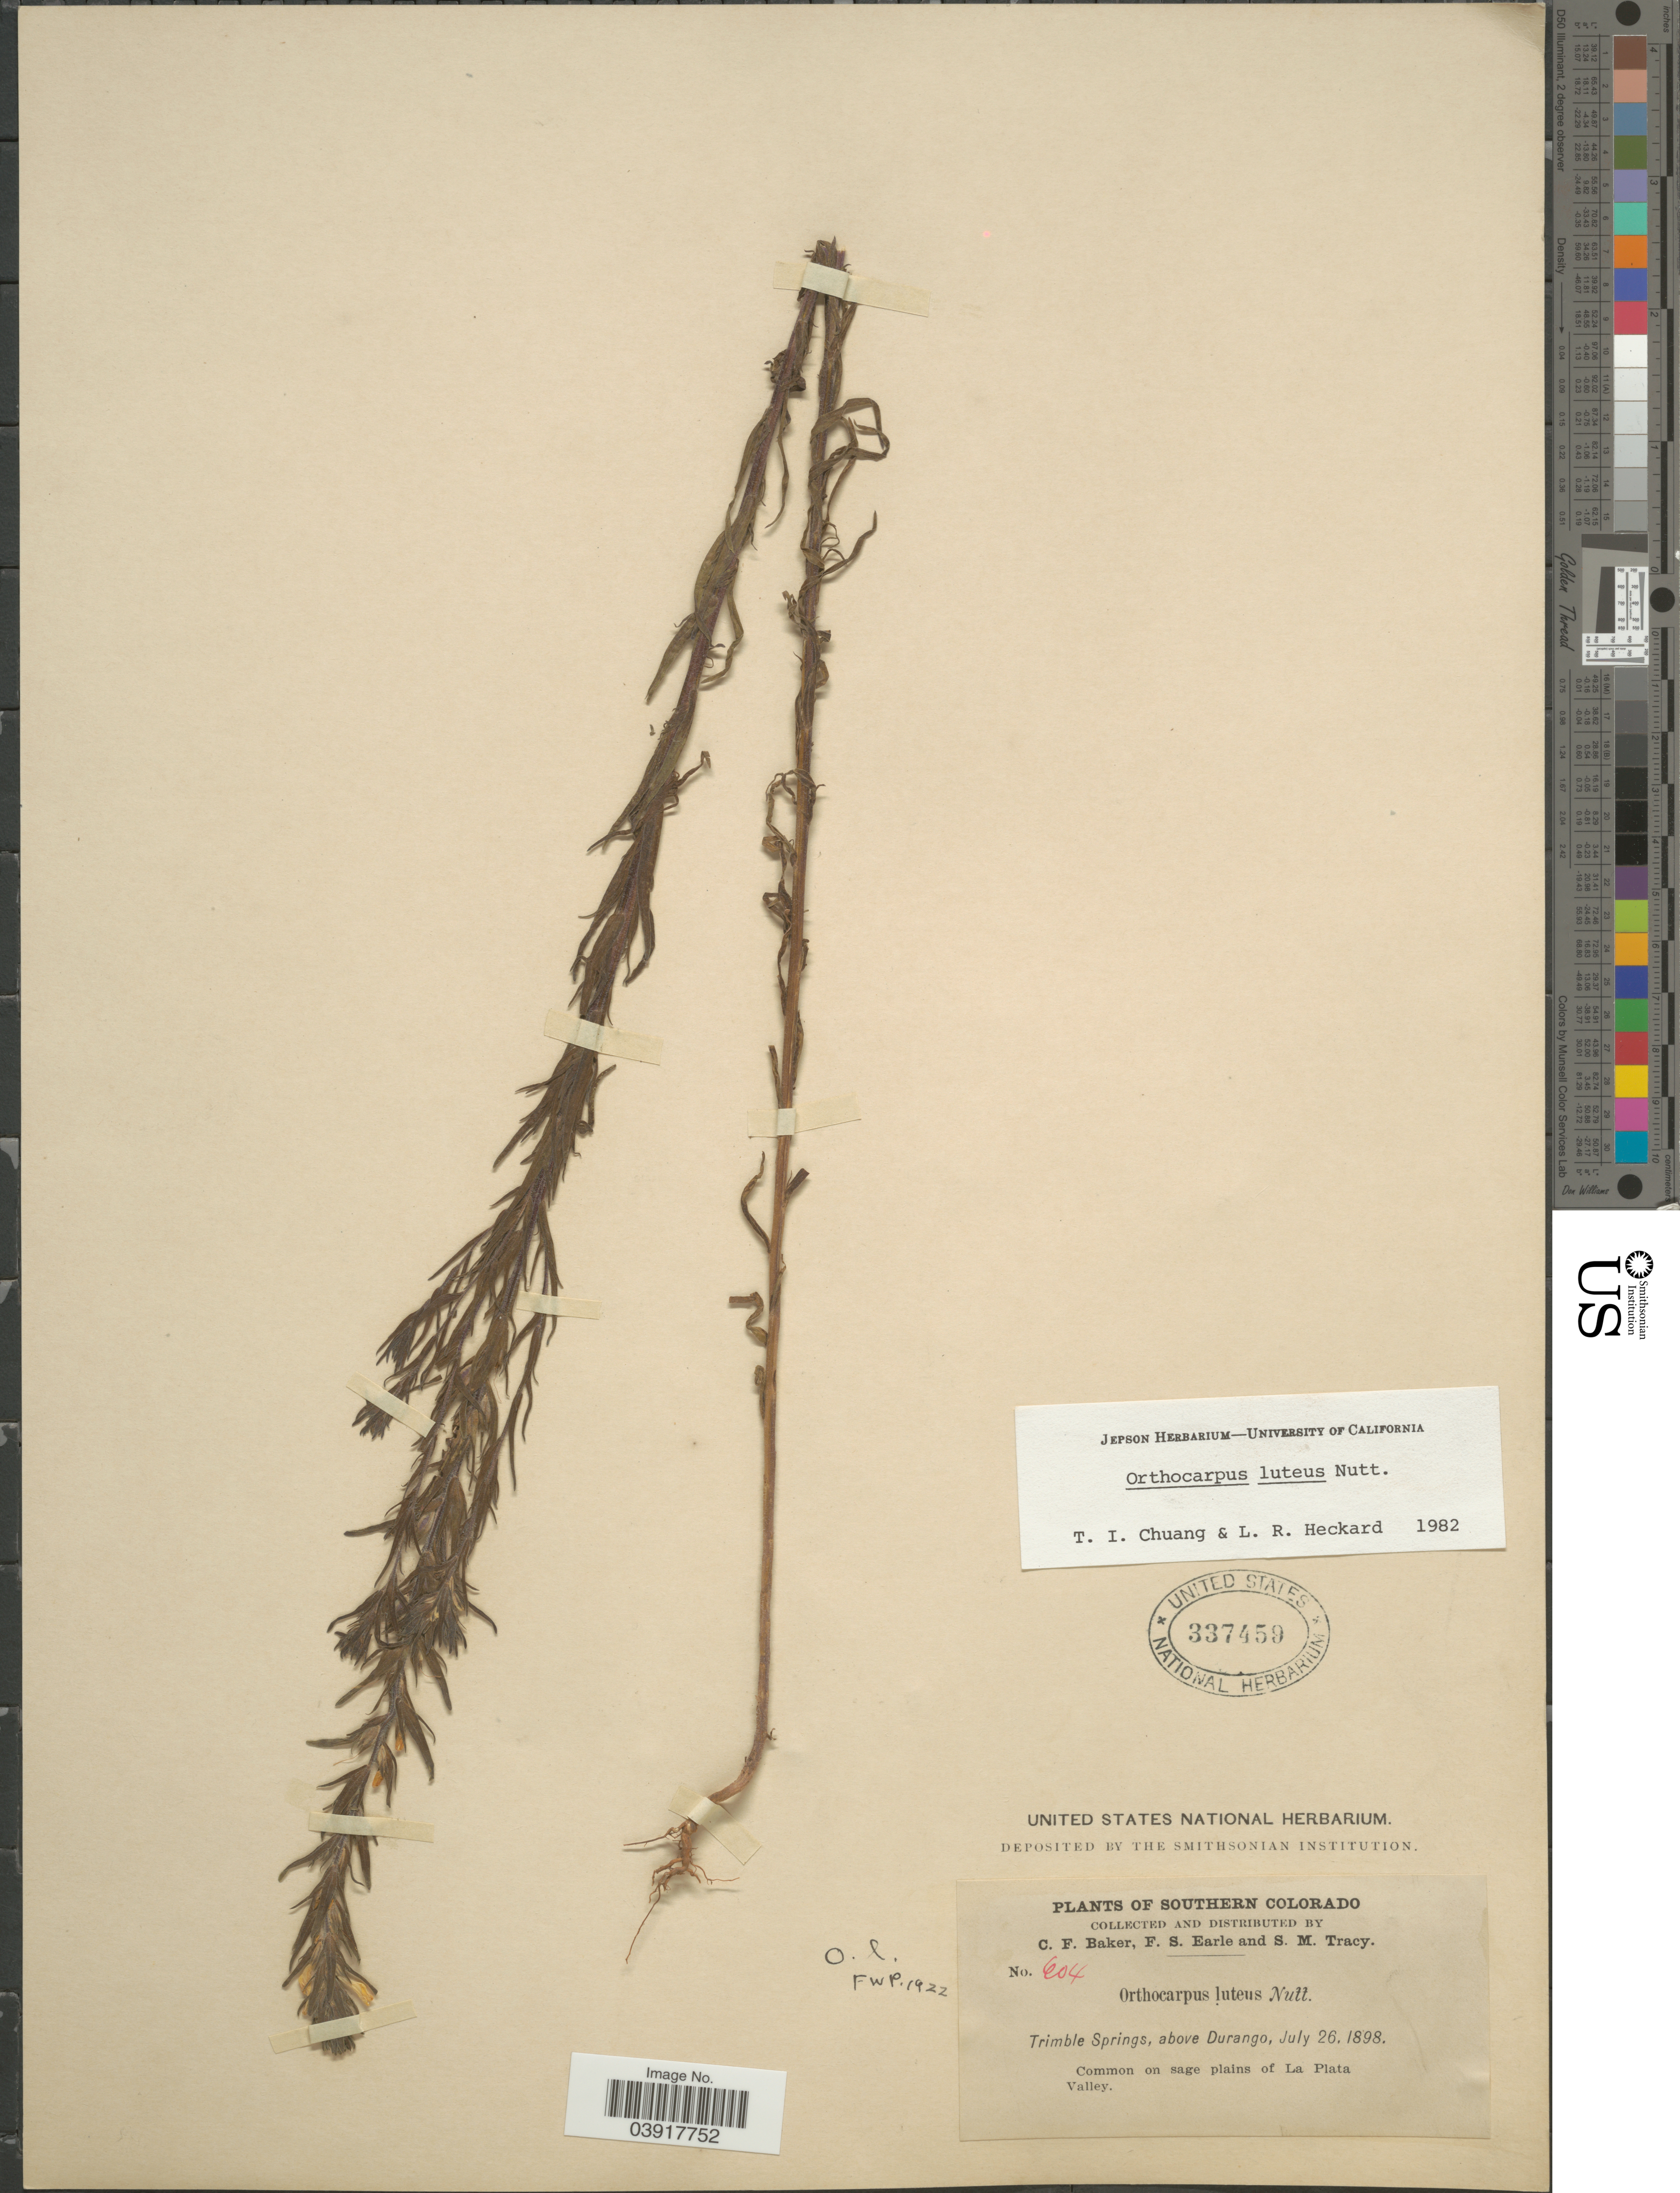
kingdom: Plantae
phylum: Tracheophyta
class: Magnoliopsida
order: Lamiales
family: Orobanchaceae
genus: Orthocarpus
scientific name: Orthocarpus luteus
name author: Nutt.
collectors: C. F. Baker, F. S. Earle & S. M. Tracy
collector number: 604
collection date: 1898-07-26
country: United States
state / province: Colorado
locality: Southern Colorado. Trimble Springs, above Durango. On sage plains of La Plata Valley.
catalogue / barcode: US 337459